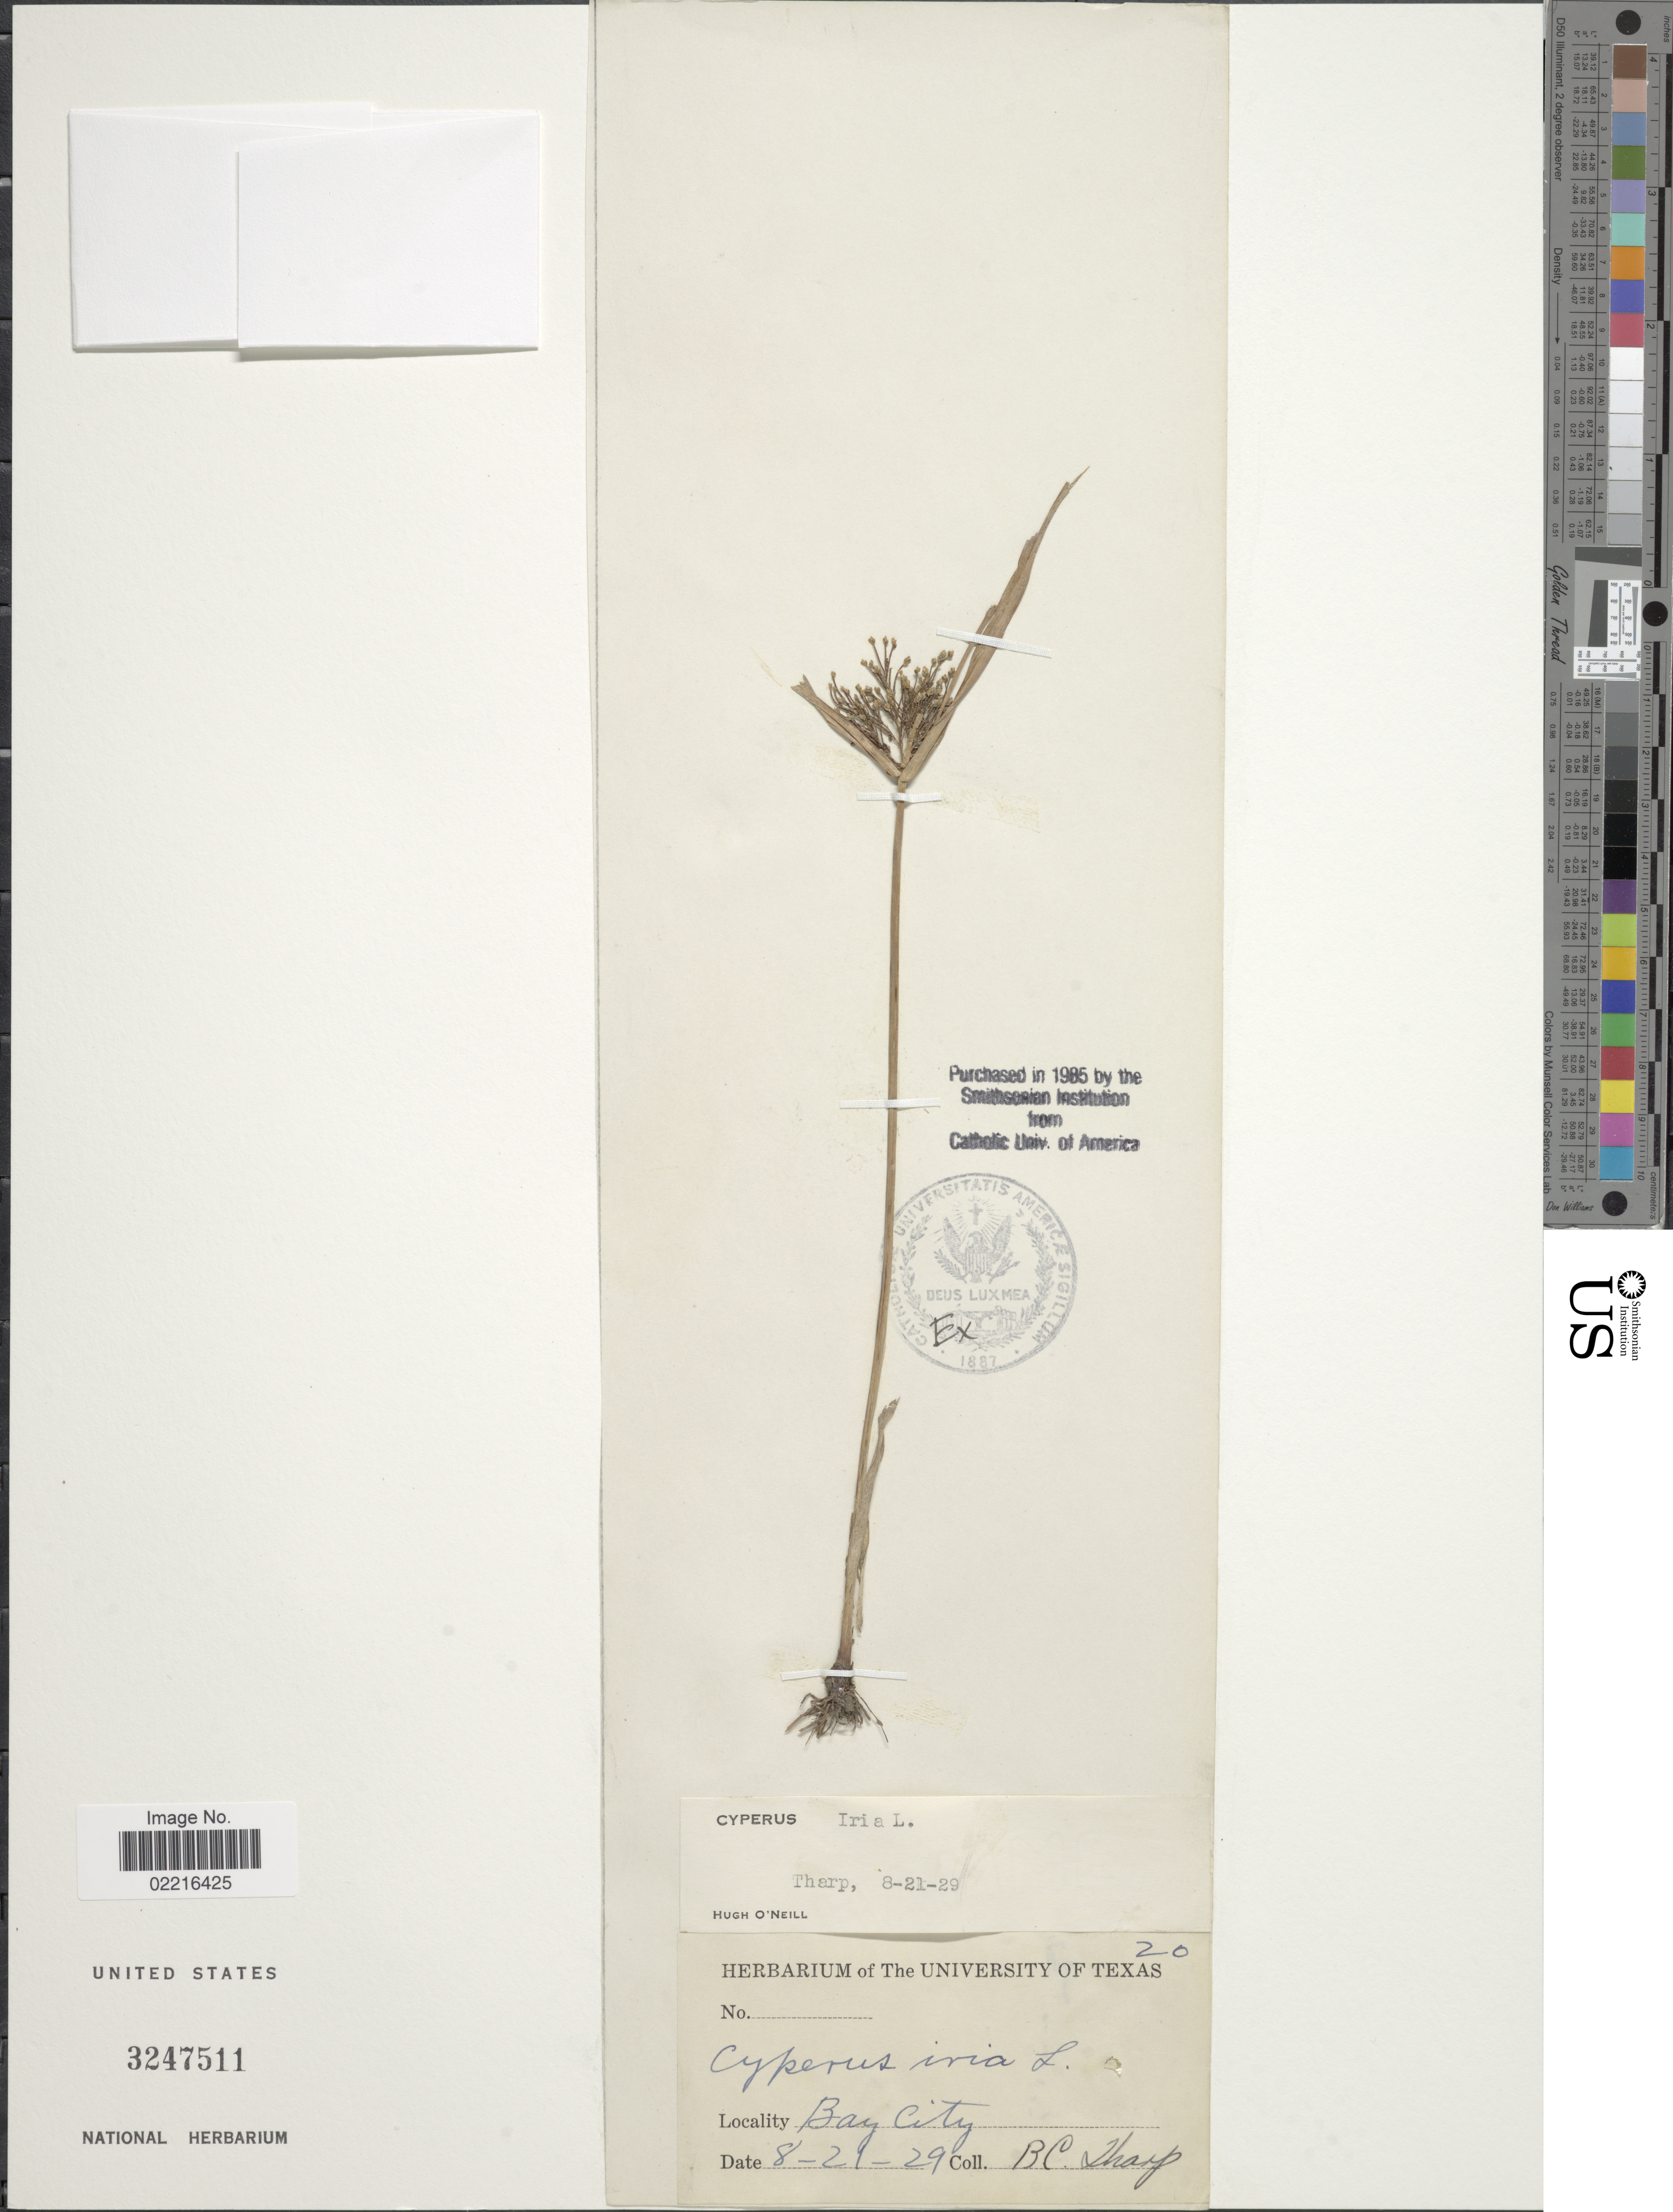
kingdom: Plantae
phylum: Tracheophyta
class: Liliopsida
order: Poales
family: Cyperaceae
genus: Cyperus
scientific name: Cyperus iria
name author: L.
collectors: B. C. Tharp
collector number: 20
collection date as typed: Transcribed d/m/y: 21/8/29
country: United States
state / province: Texas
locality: Bay City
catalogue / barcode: US 3247511